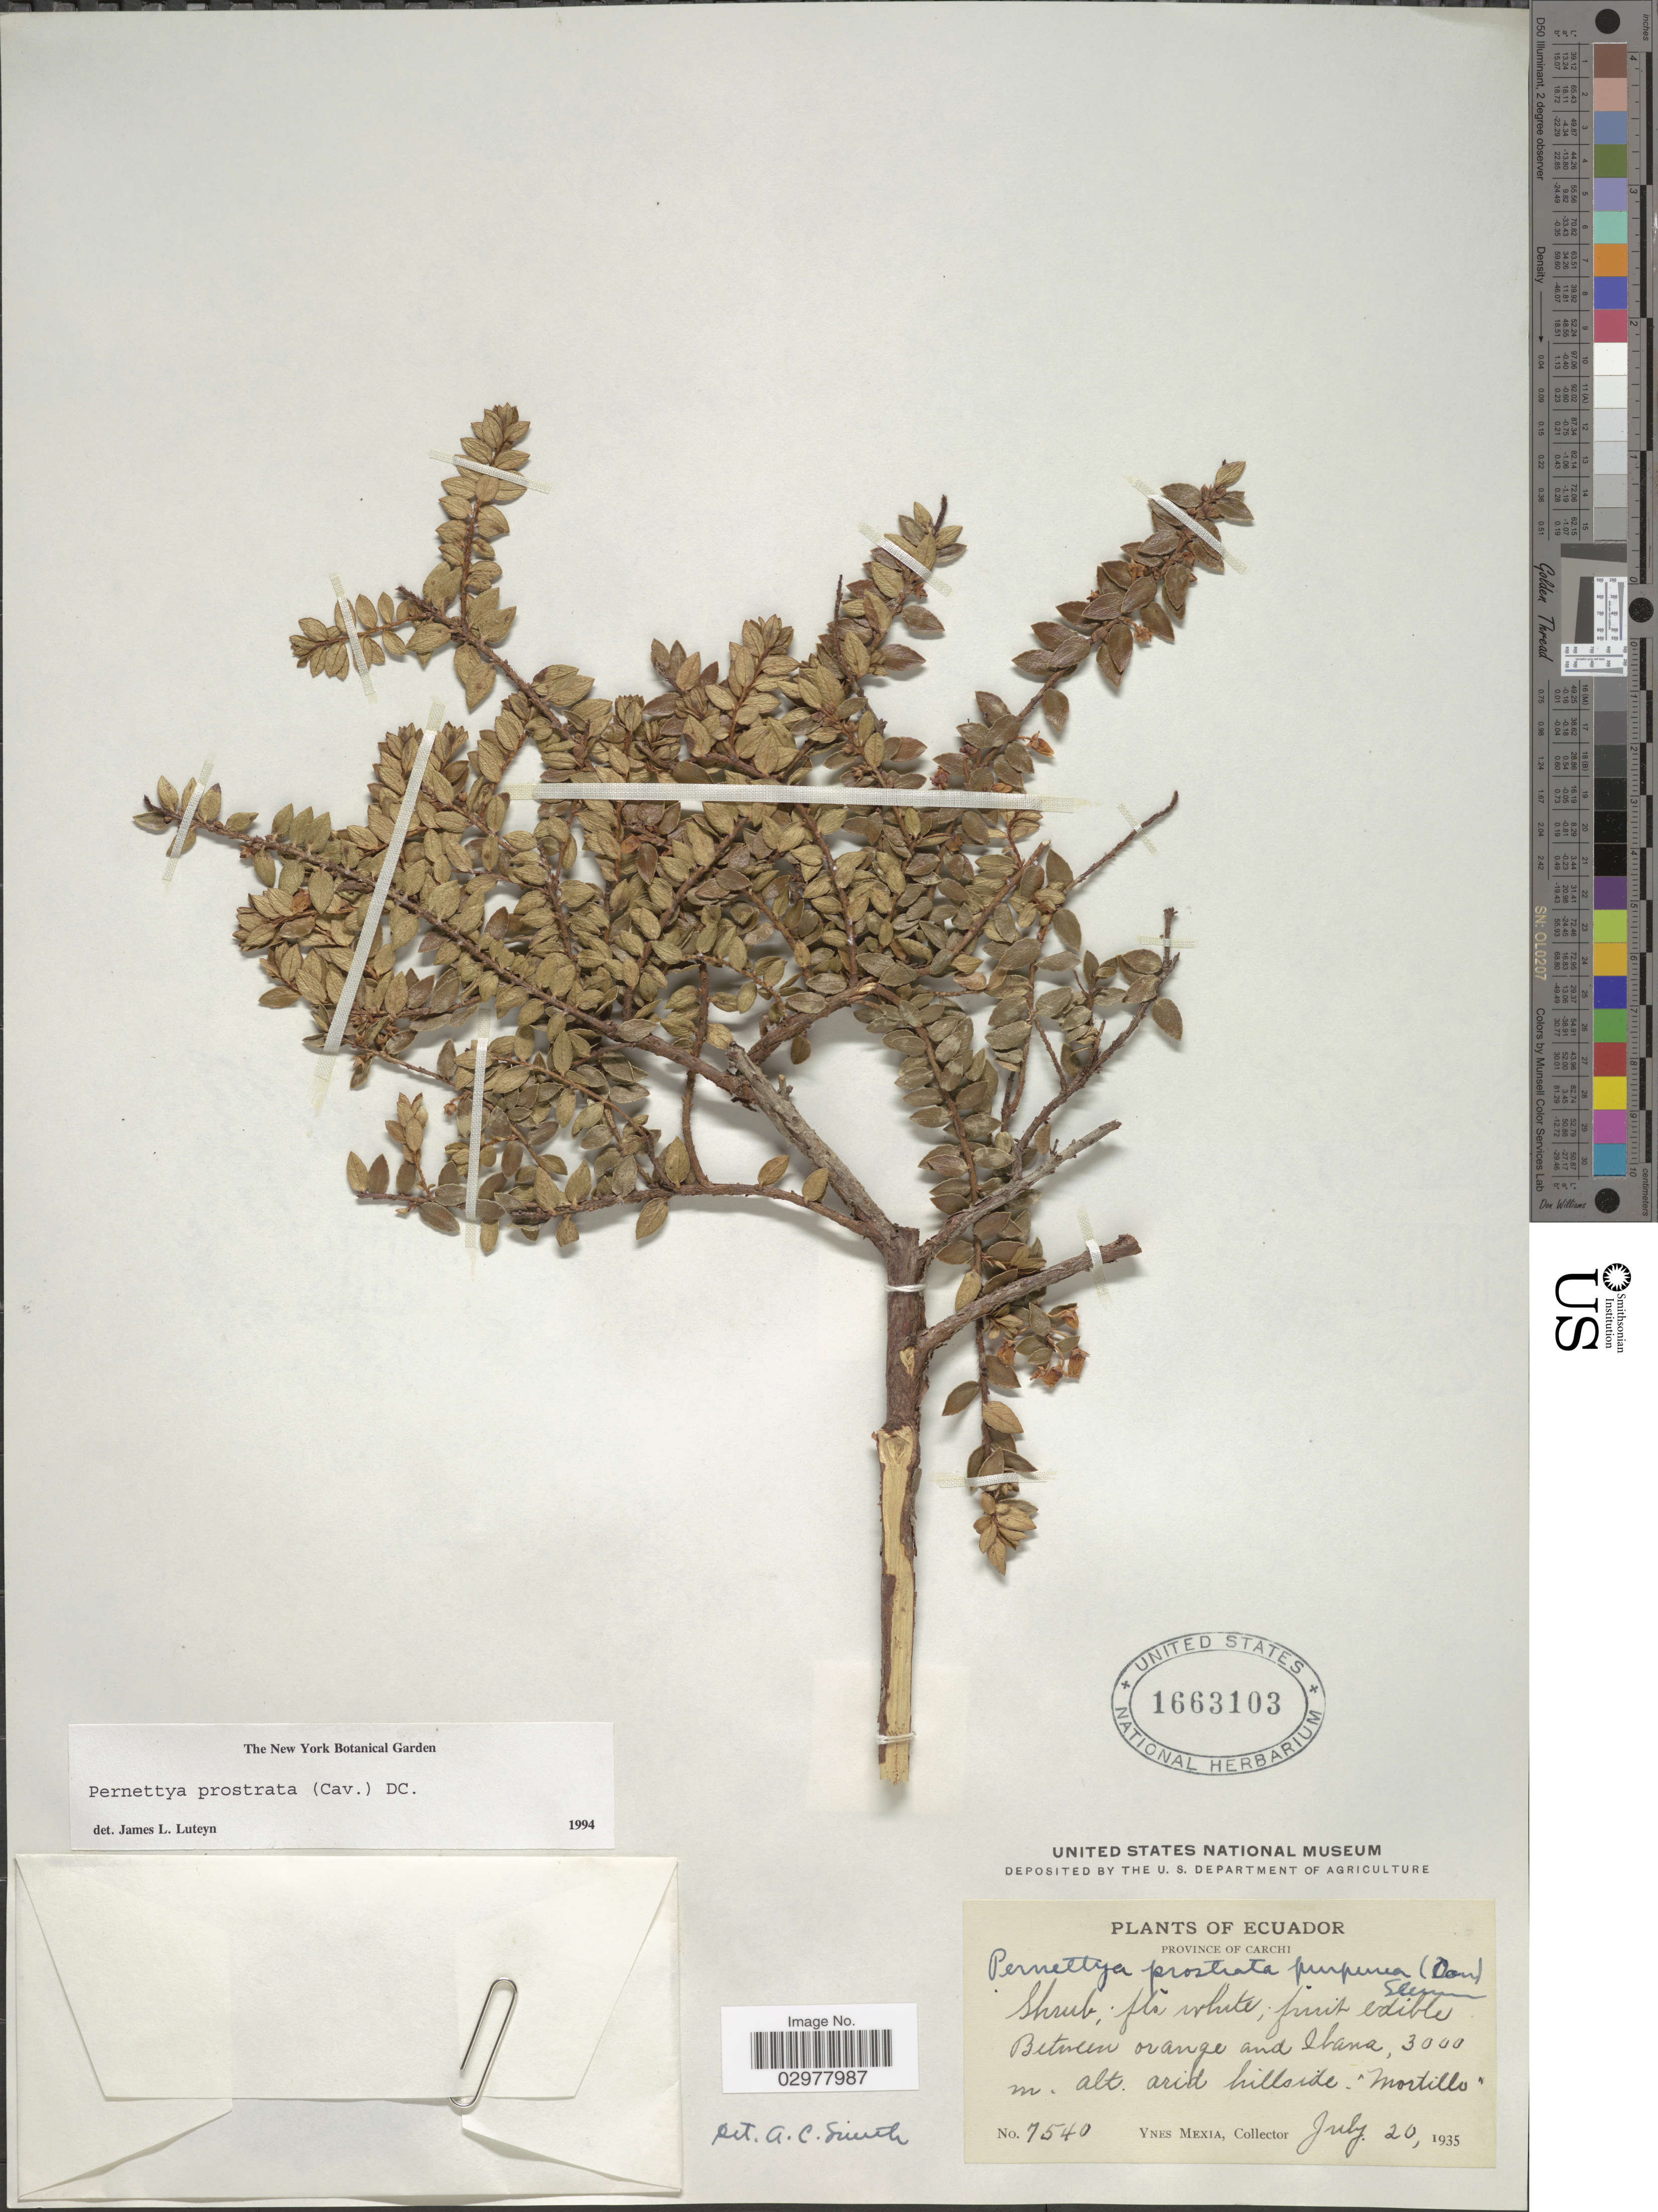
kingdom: Plantae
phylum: Tracheophyta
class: Magnoliopsida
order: Ericales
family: Ericaceae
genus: Pernettya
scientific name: Pernettya prostrata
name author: (Cav.) DC.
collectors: Y. Mexia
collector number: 7540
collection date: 1935-07-20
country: Ecuador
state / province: Carchi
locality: Between orange and Ibarra.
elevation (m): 3000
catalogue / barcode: US 1663103